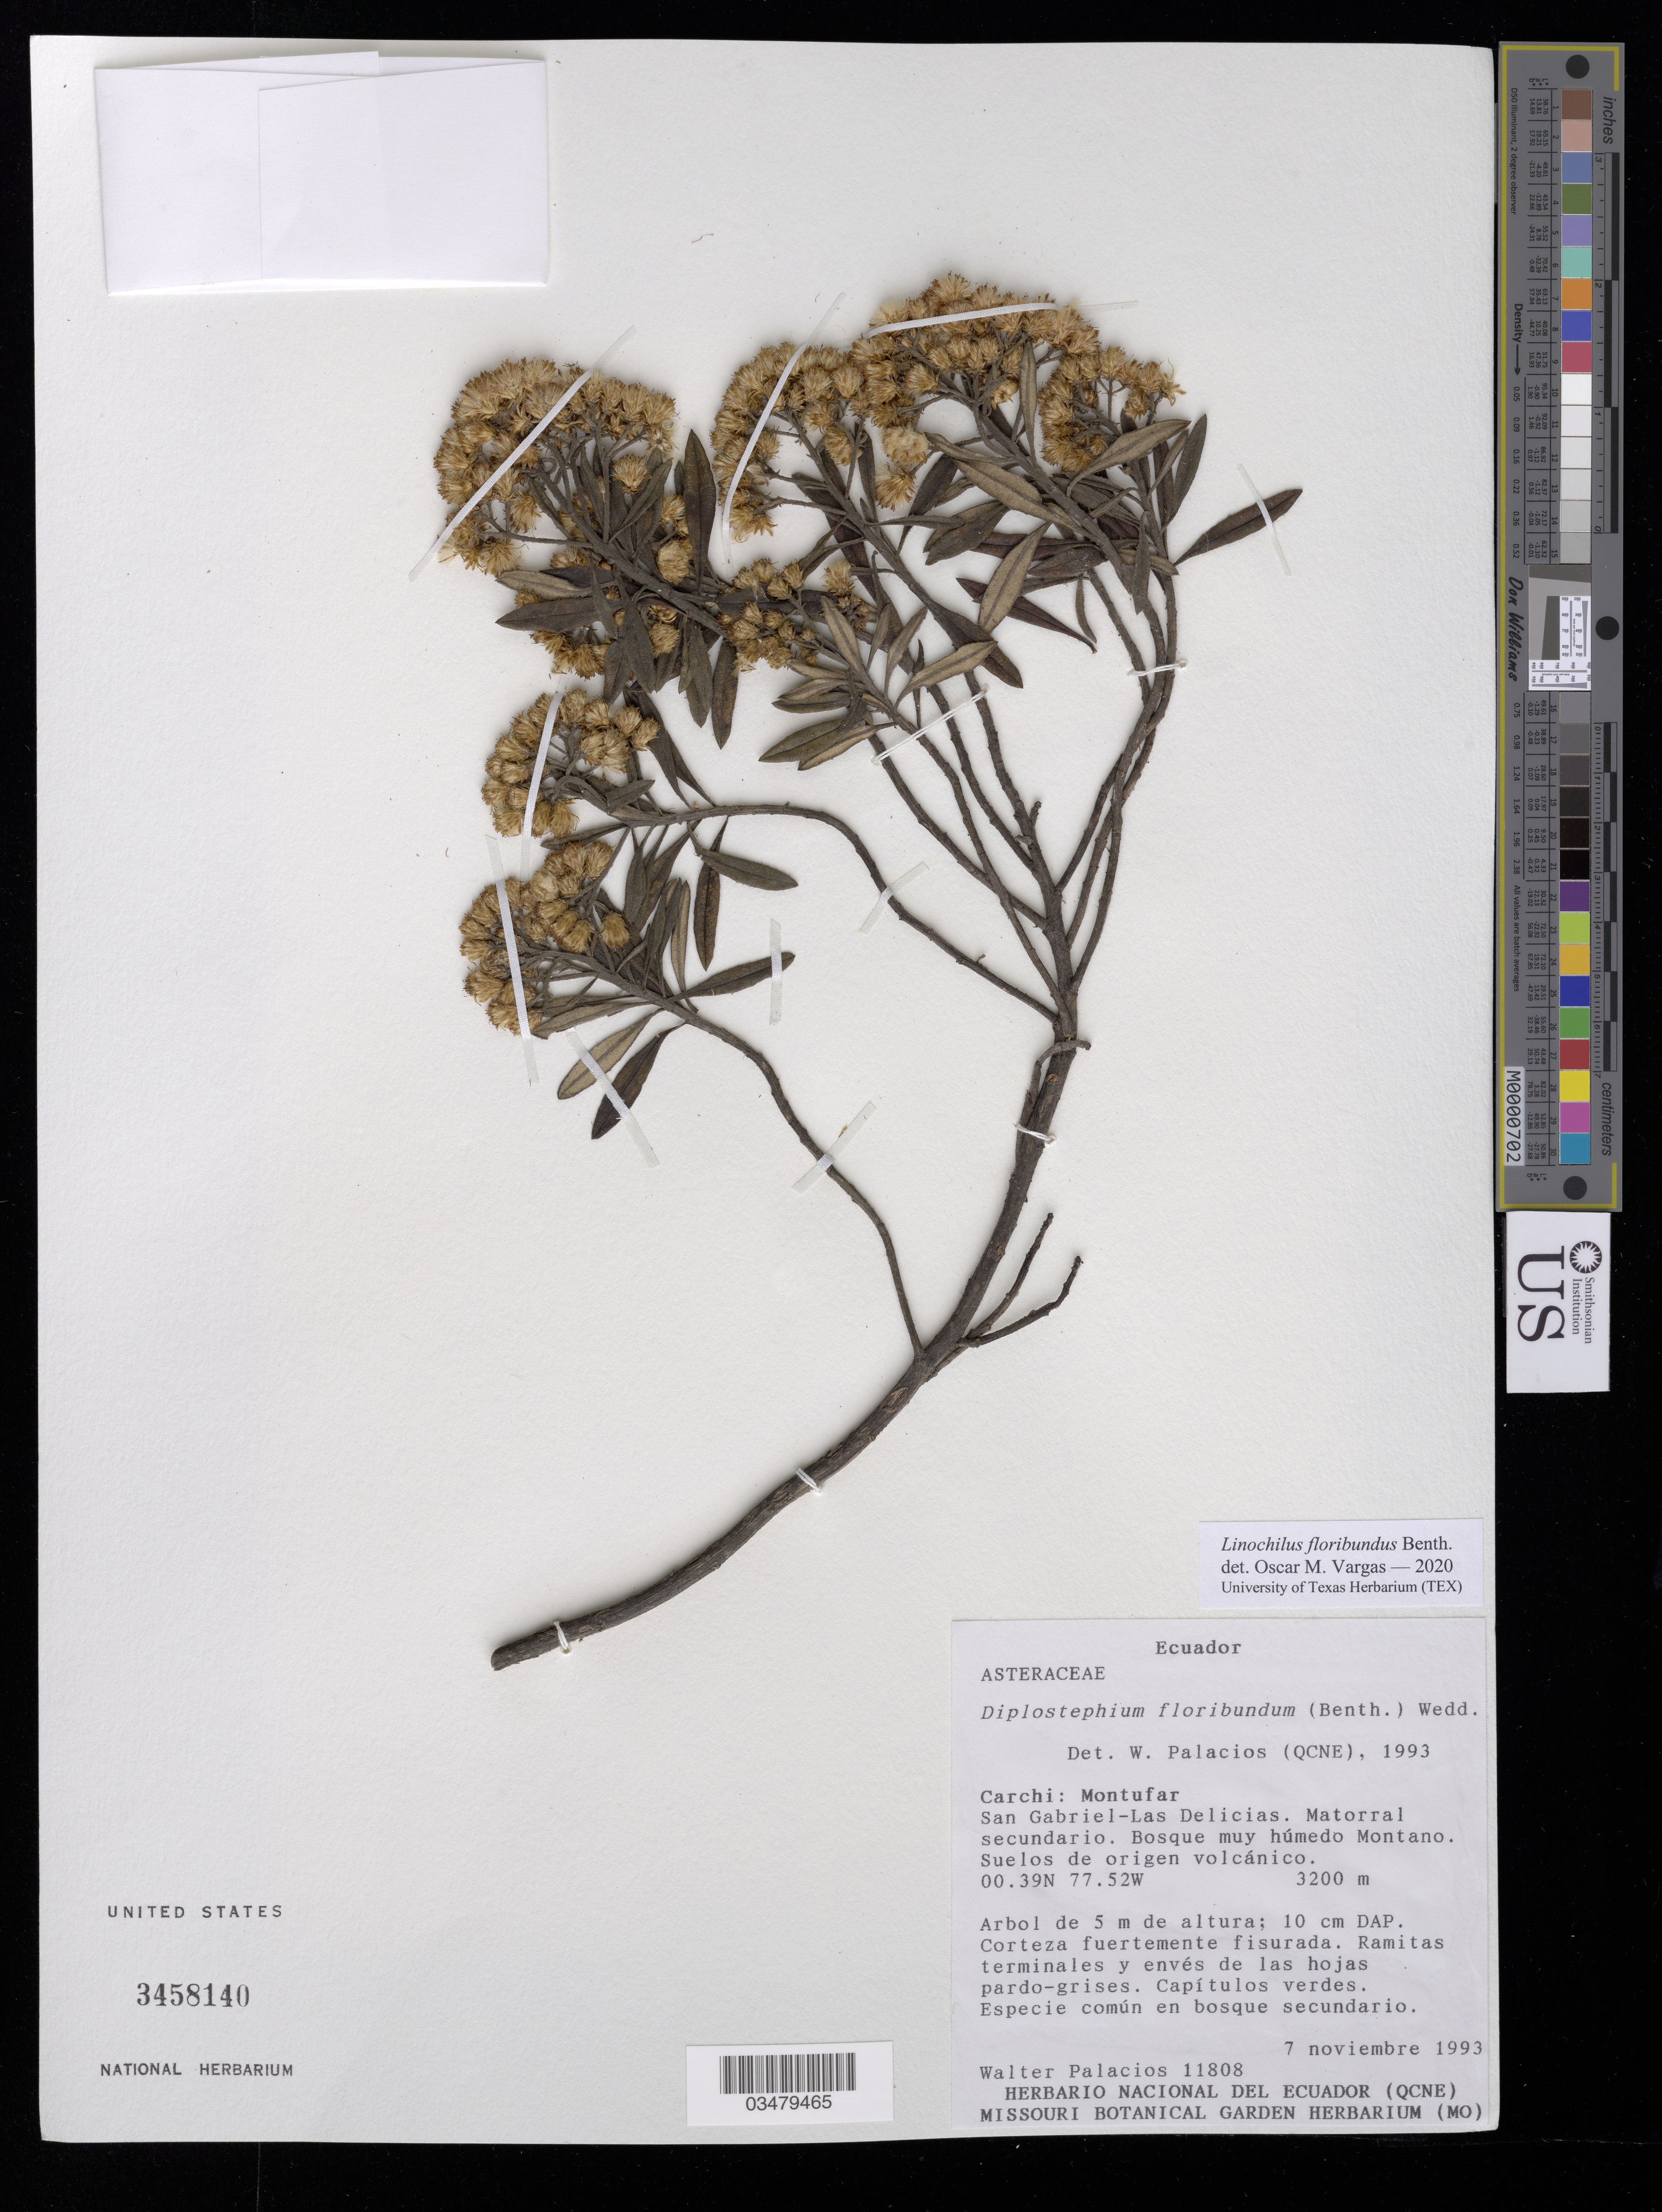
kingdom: Plantae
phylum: Tracheophyta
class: Magnoliopsida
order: Asterales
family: Asteraceae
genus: Linochilus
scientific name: Linochilus floribundus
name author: Benth.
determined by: Vargas, Oscar M.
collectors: W. Palacios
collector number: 11808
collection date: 1993-11-07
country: Ecuador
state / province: Carchi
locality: Carchi: Montufar. San Gabriel - Las Delicias. Matorral secundario. Bosque muy húmedo Montano.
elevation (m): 3200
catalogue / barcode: US 3458140